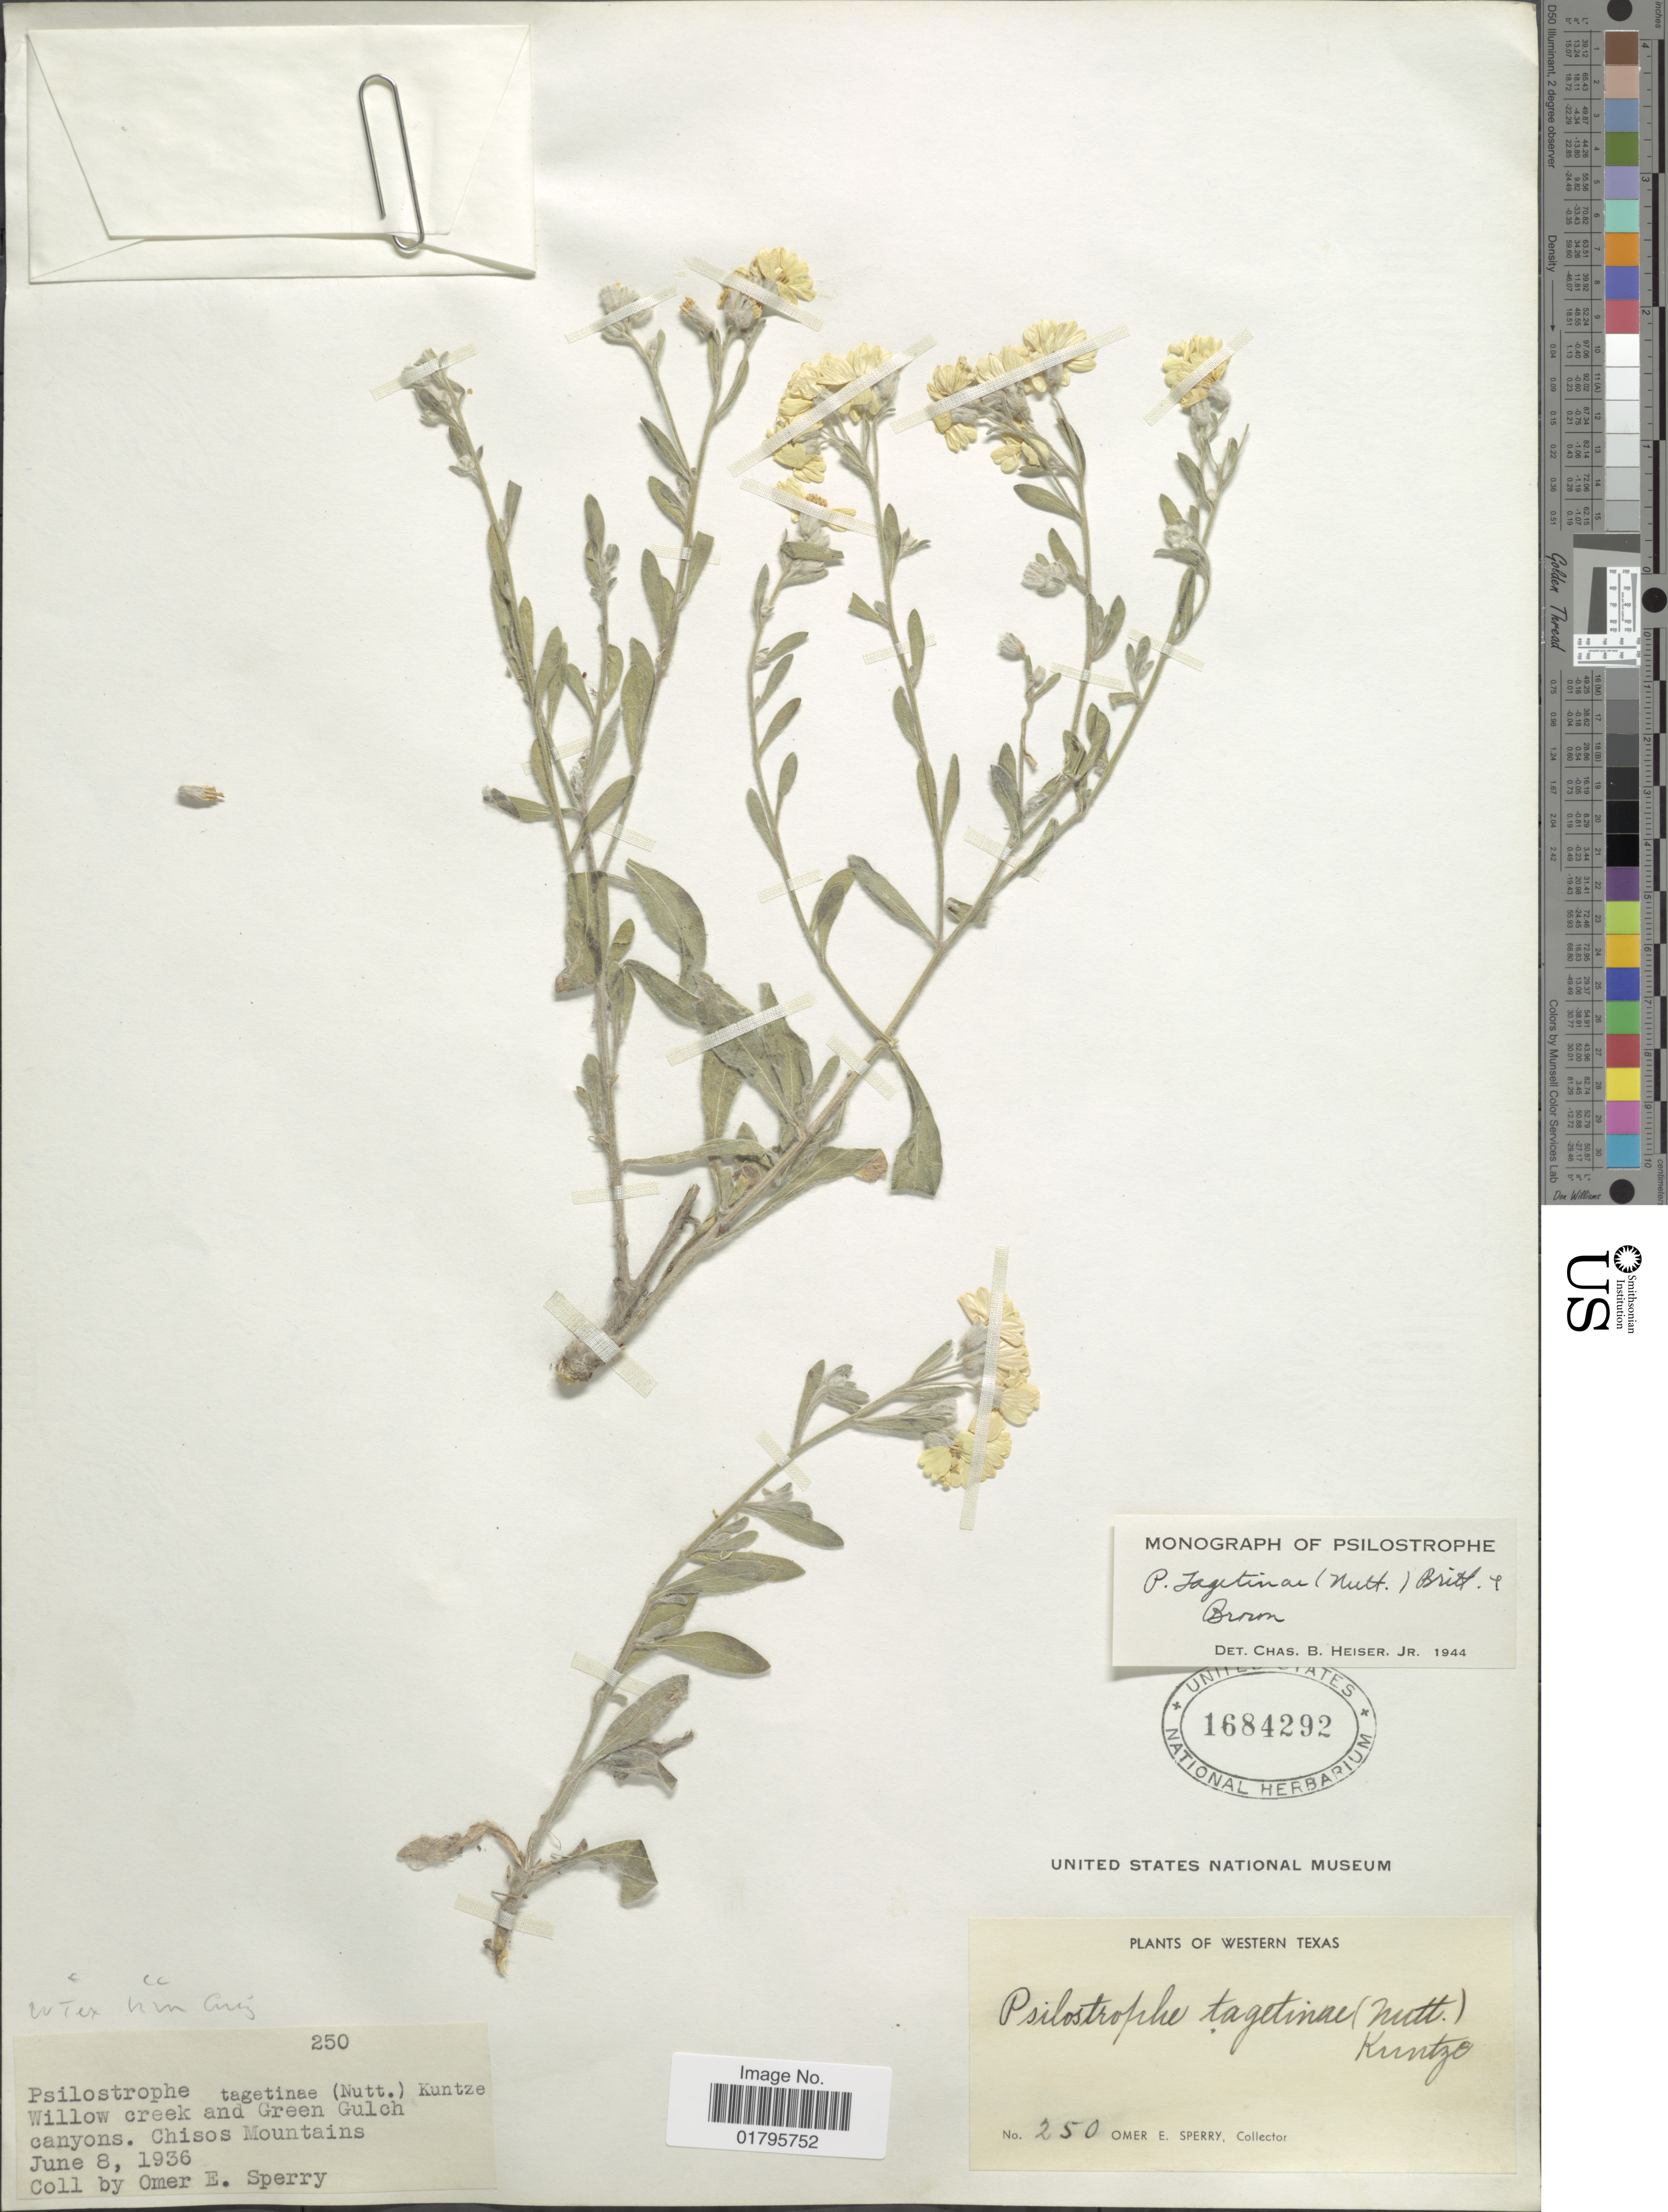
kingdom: Plantae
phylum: Tracheophyta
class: Magnoliopsida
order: Asterales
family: Asteraceae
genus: Psilostrophe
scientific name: Psilostrophe tagetina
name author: (Nutt.) Greene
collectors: O. E. Sperry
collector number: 250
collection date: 1936-06-08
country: United States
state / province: Texas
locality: Western Texas. Willow Creek and Green Gulch canyons, Chisos Mountains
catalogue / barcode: US 1684292